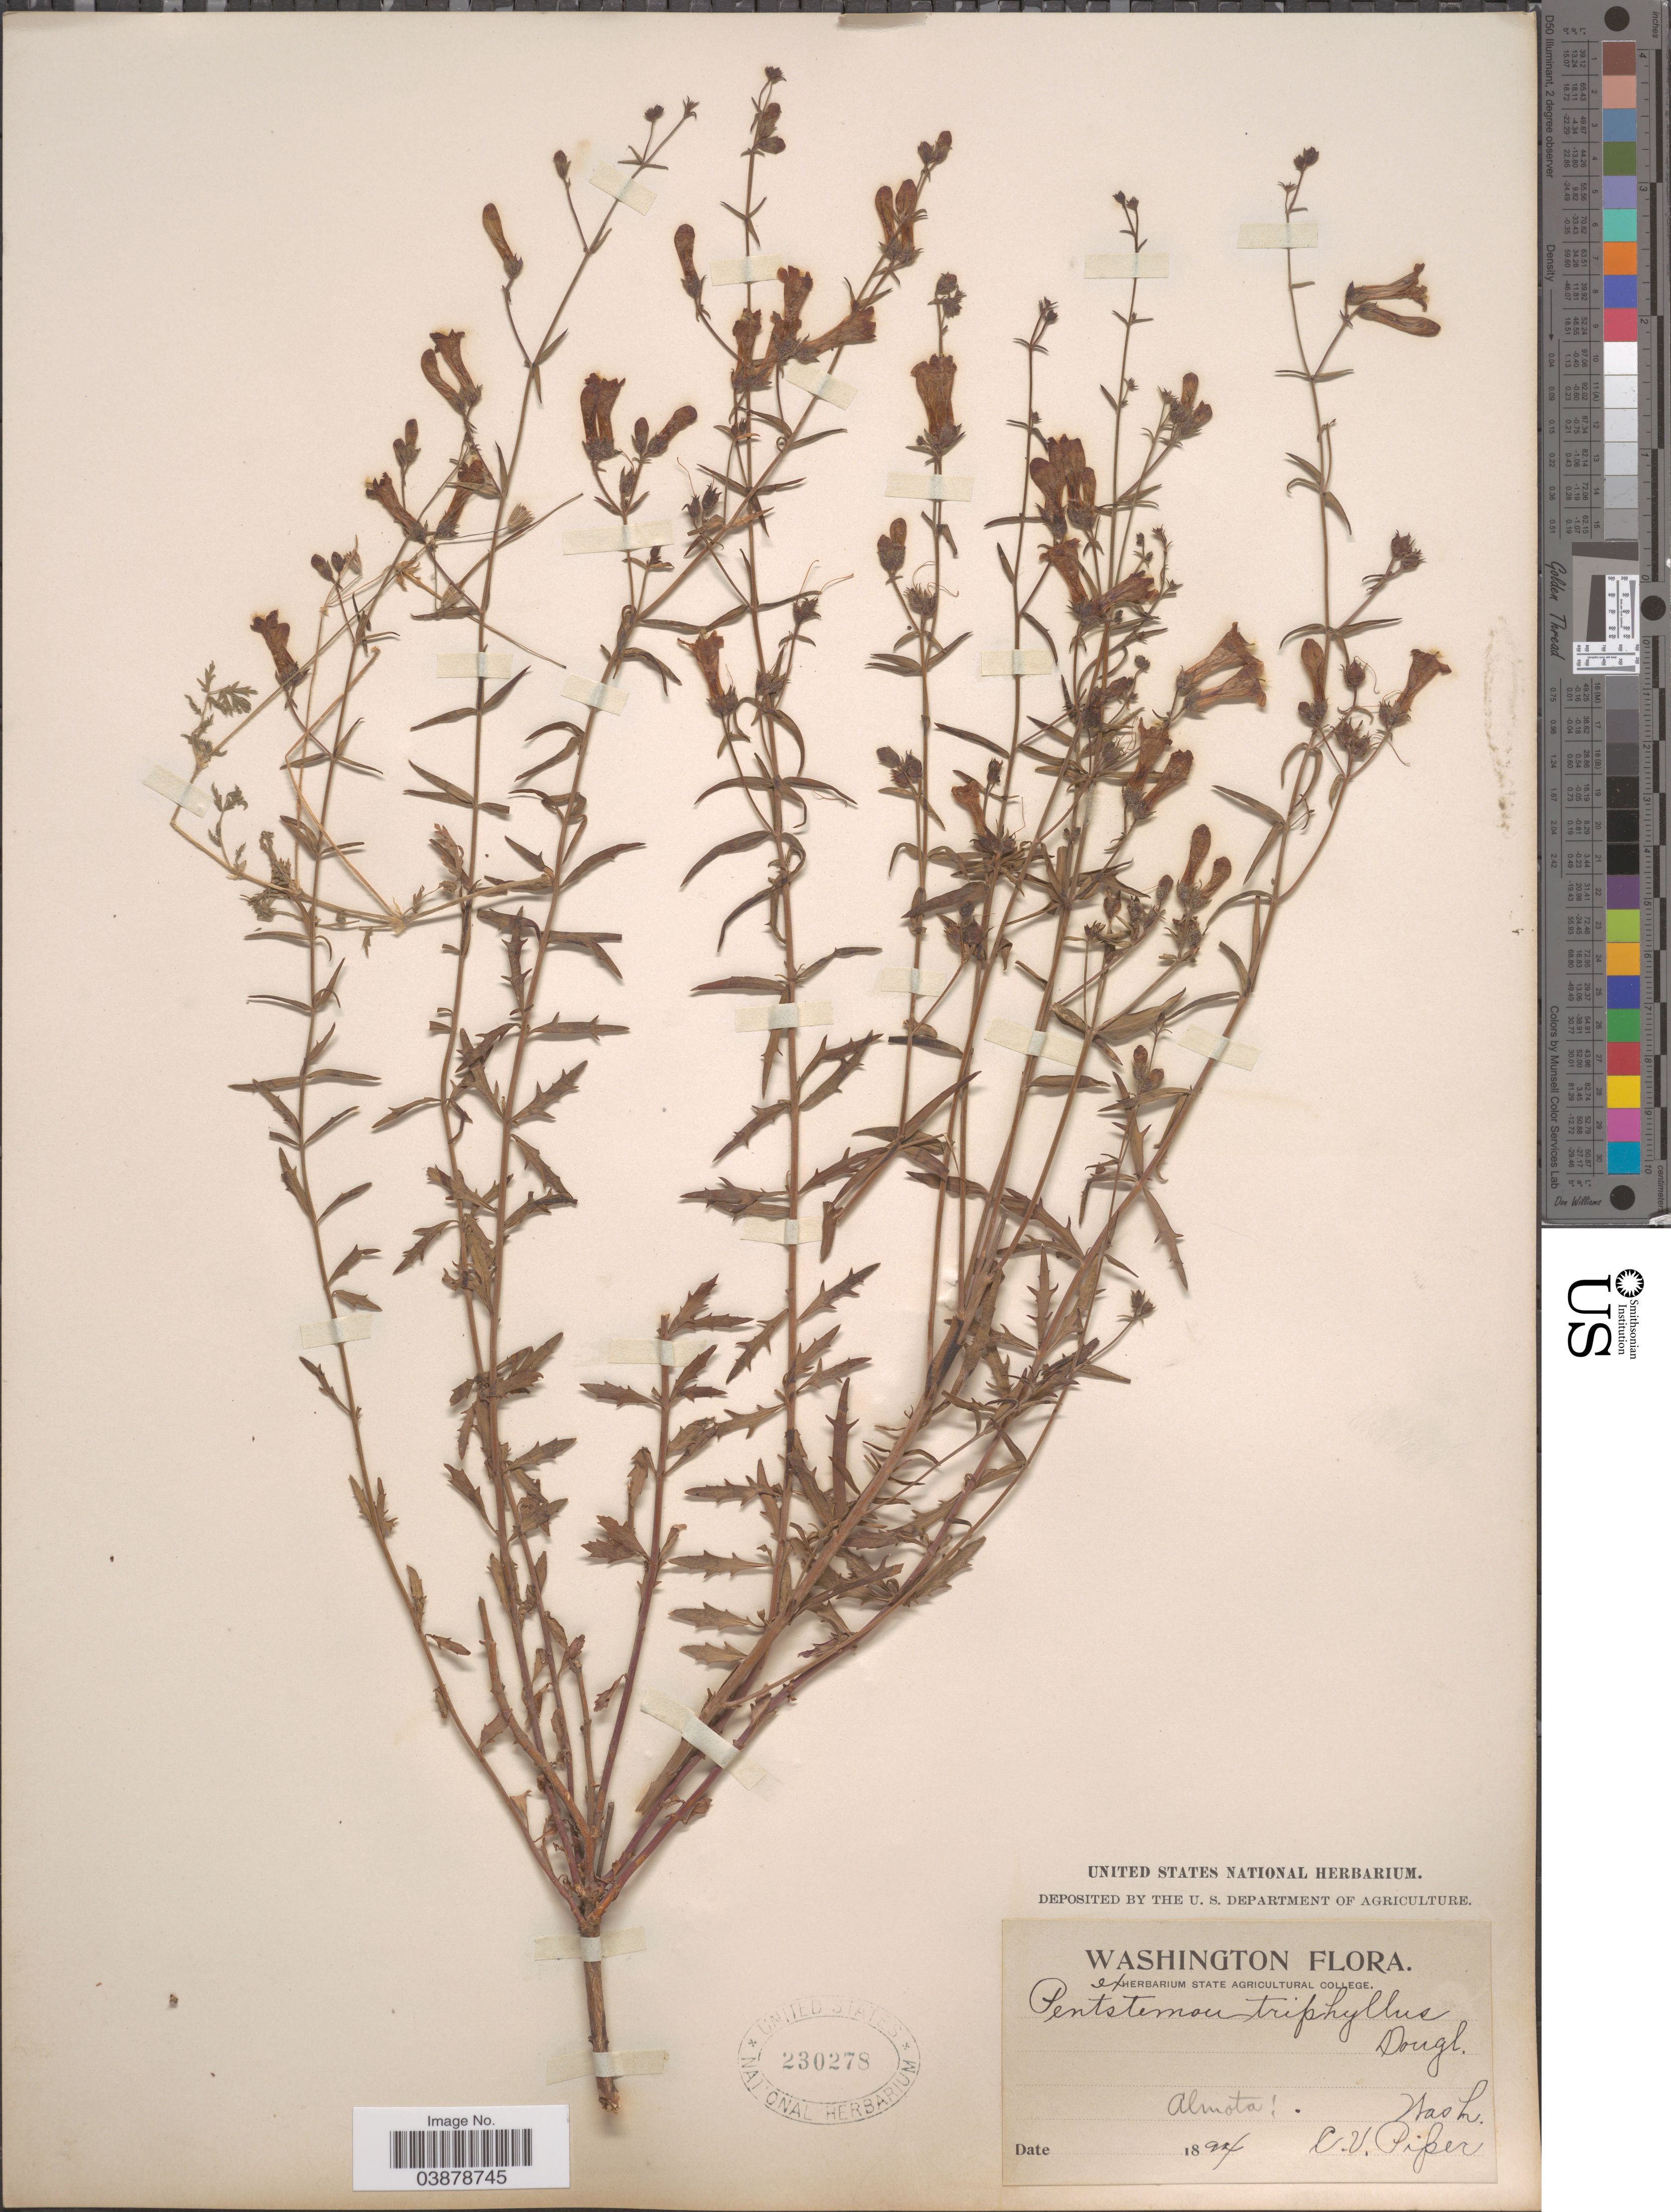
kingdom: Plantae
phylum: Tracheophyta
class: Magnoliopsida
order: Lamiales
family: Plantaginaceae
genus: Penstemon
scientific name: Penstemon triphyllus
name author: Douglas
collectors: C. V. Piper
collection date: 1824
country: United States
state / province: Washington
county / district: Whitman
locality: Almota.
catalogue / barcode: US 230278